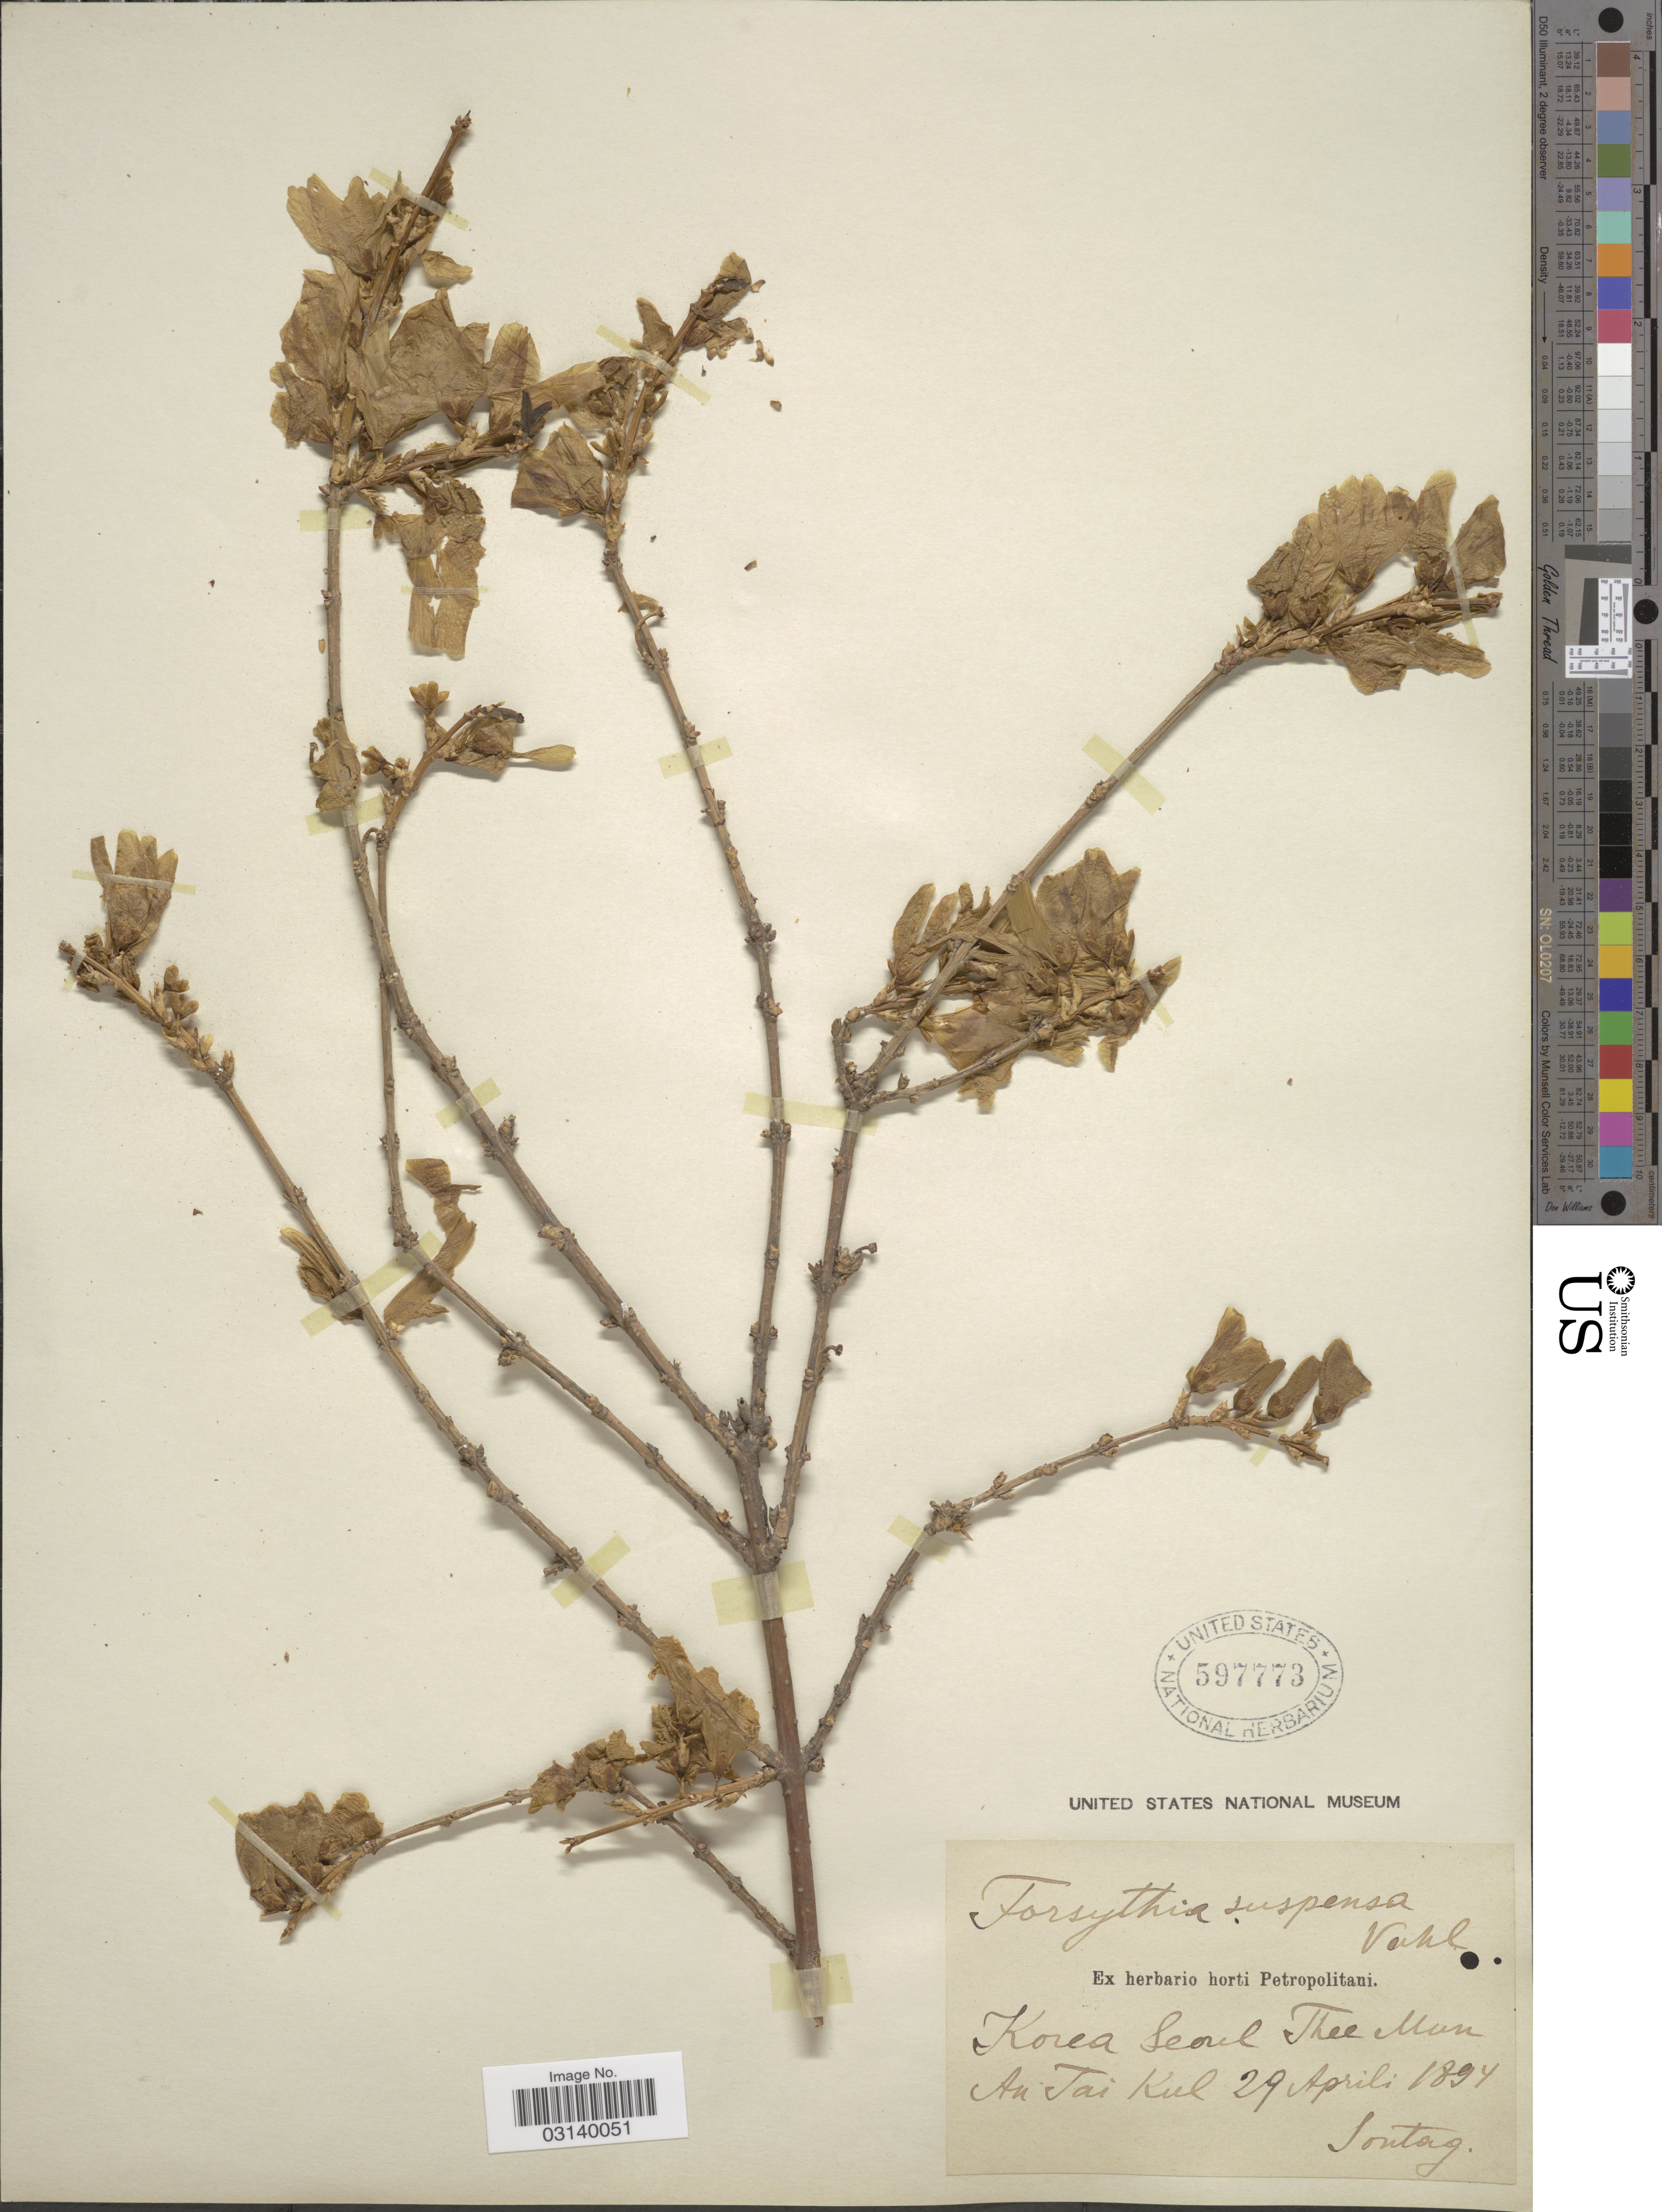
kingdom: Plantae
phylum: Tracheophyta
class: Magnoliopsida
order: Lamiales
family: Oleaceae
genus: Forsythia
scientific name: Forsythia suspensa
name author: (Thunb.) Vahl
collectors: -. Sontag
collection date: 1894-04-29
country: South Korea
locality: Korea Seoul Thee Mun An Tai Kul.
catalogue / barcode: US 597773